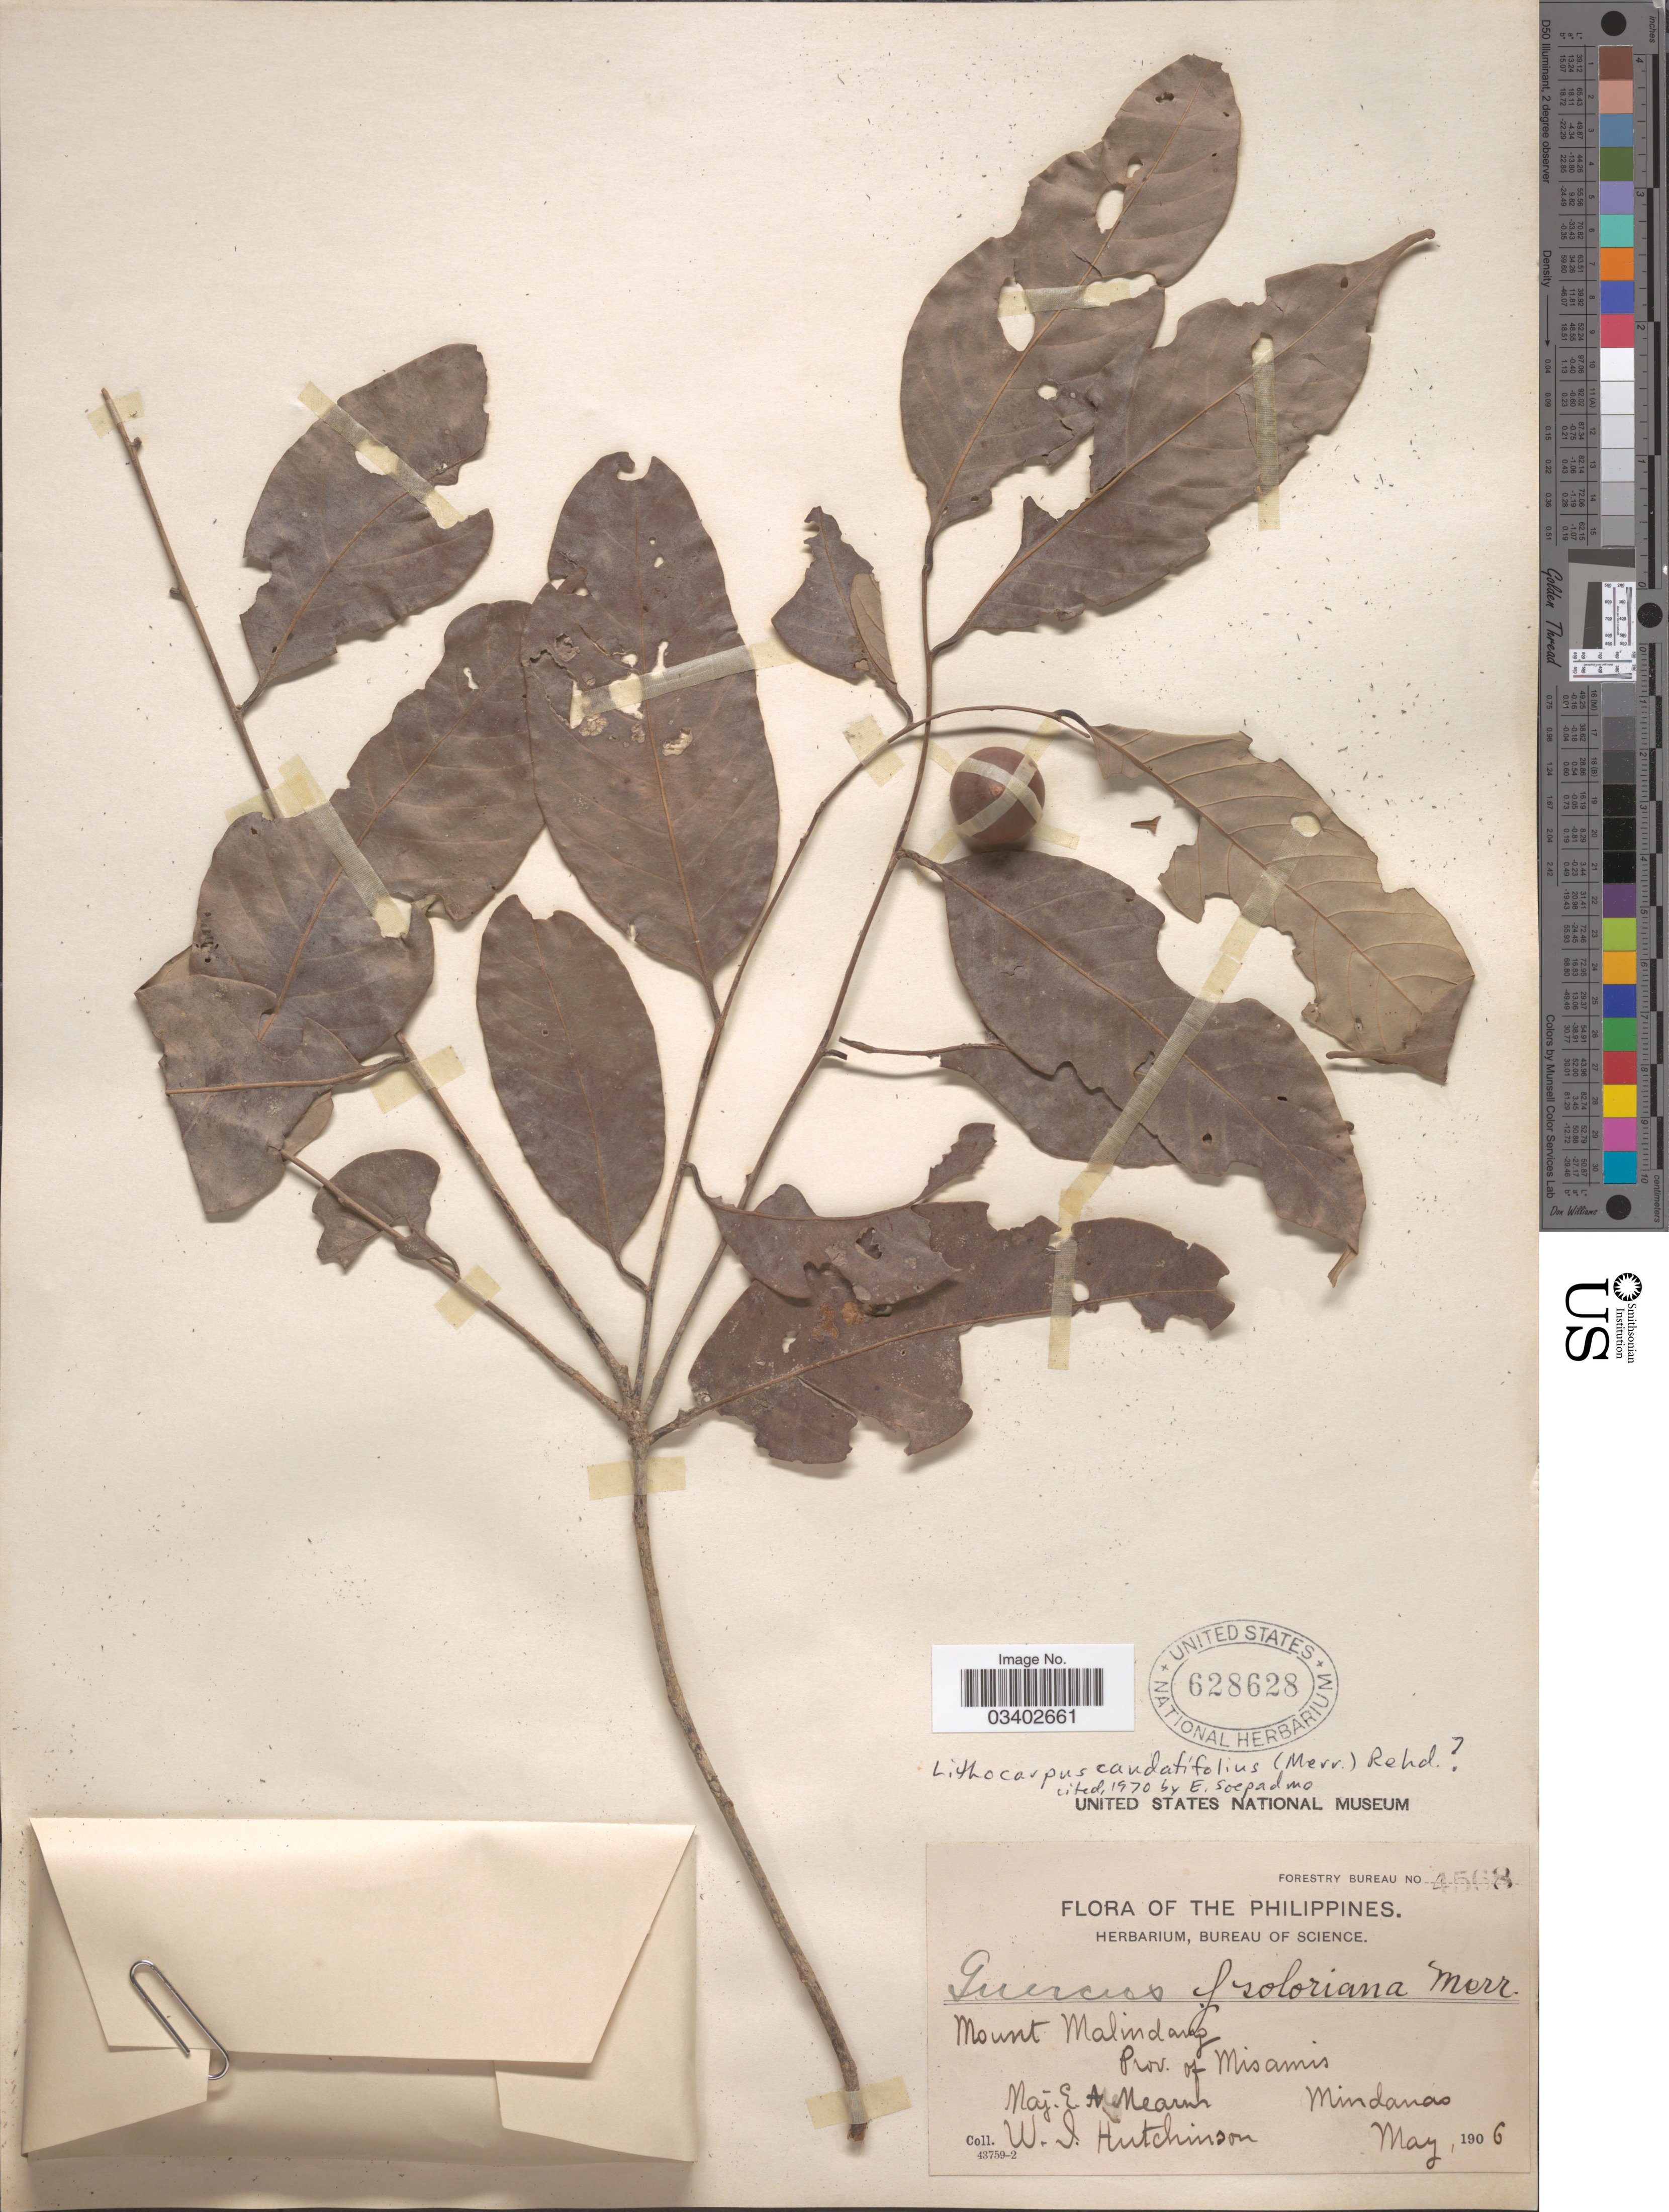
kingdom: Plantae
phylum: Tracheophyta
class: Magnoliopsida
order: Fagales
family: Fagaceae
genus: Lithocarpus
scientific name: Lithocarpus caudatifolius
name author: (Merr.) Rehder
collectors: E. A. Mearns & W. I. Hutchinson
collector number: Forestry Bureau 4568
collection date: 1906-05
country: Philippines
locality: Mount Malindang. Prov. of Misamis. Mindanao.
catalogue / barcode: US 628628